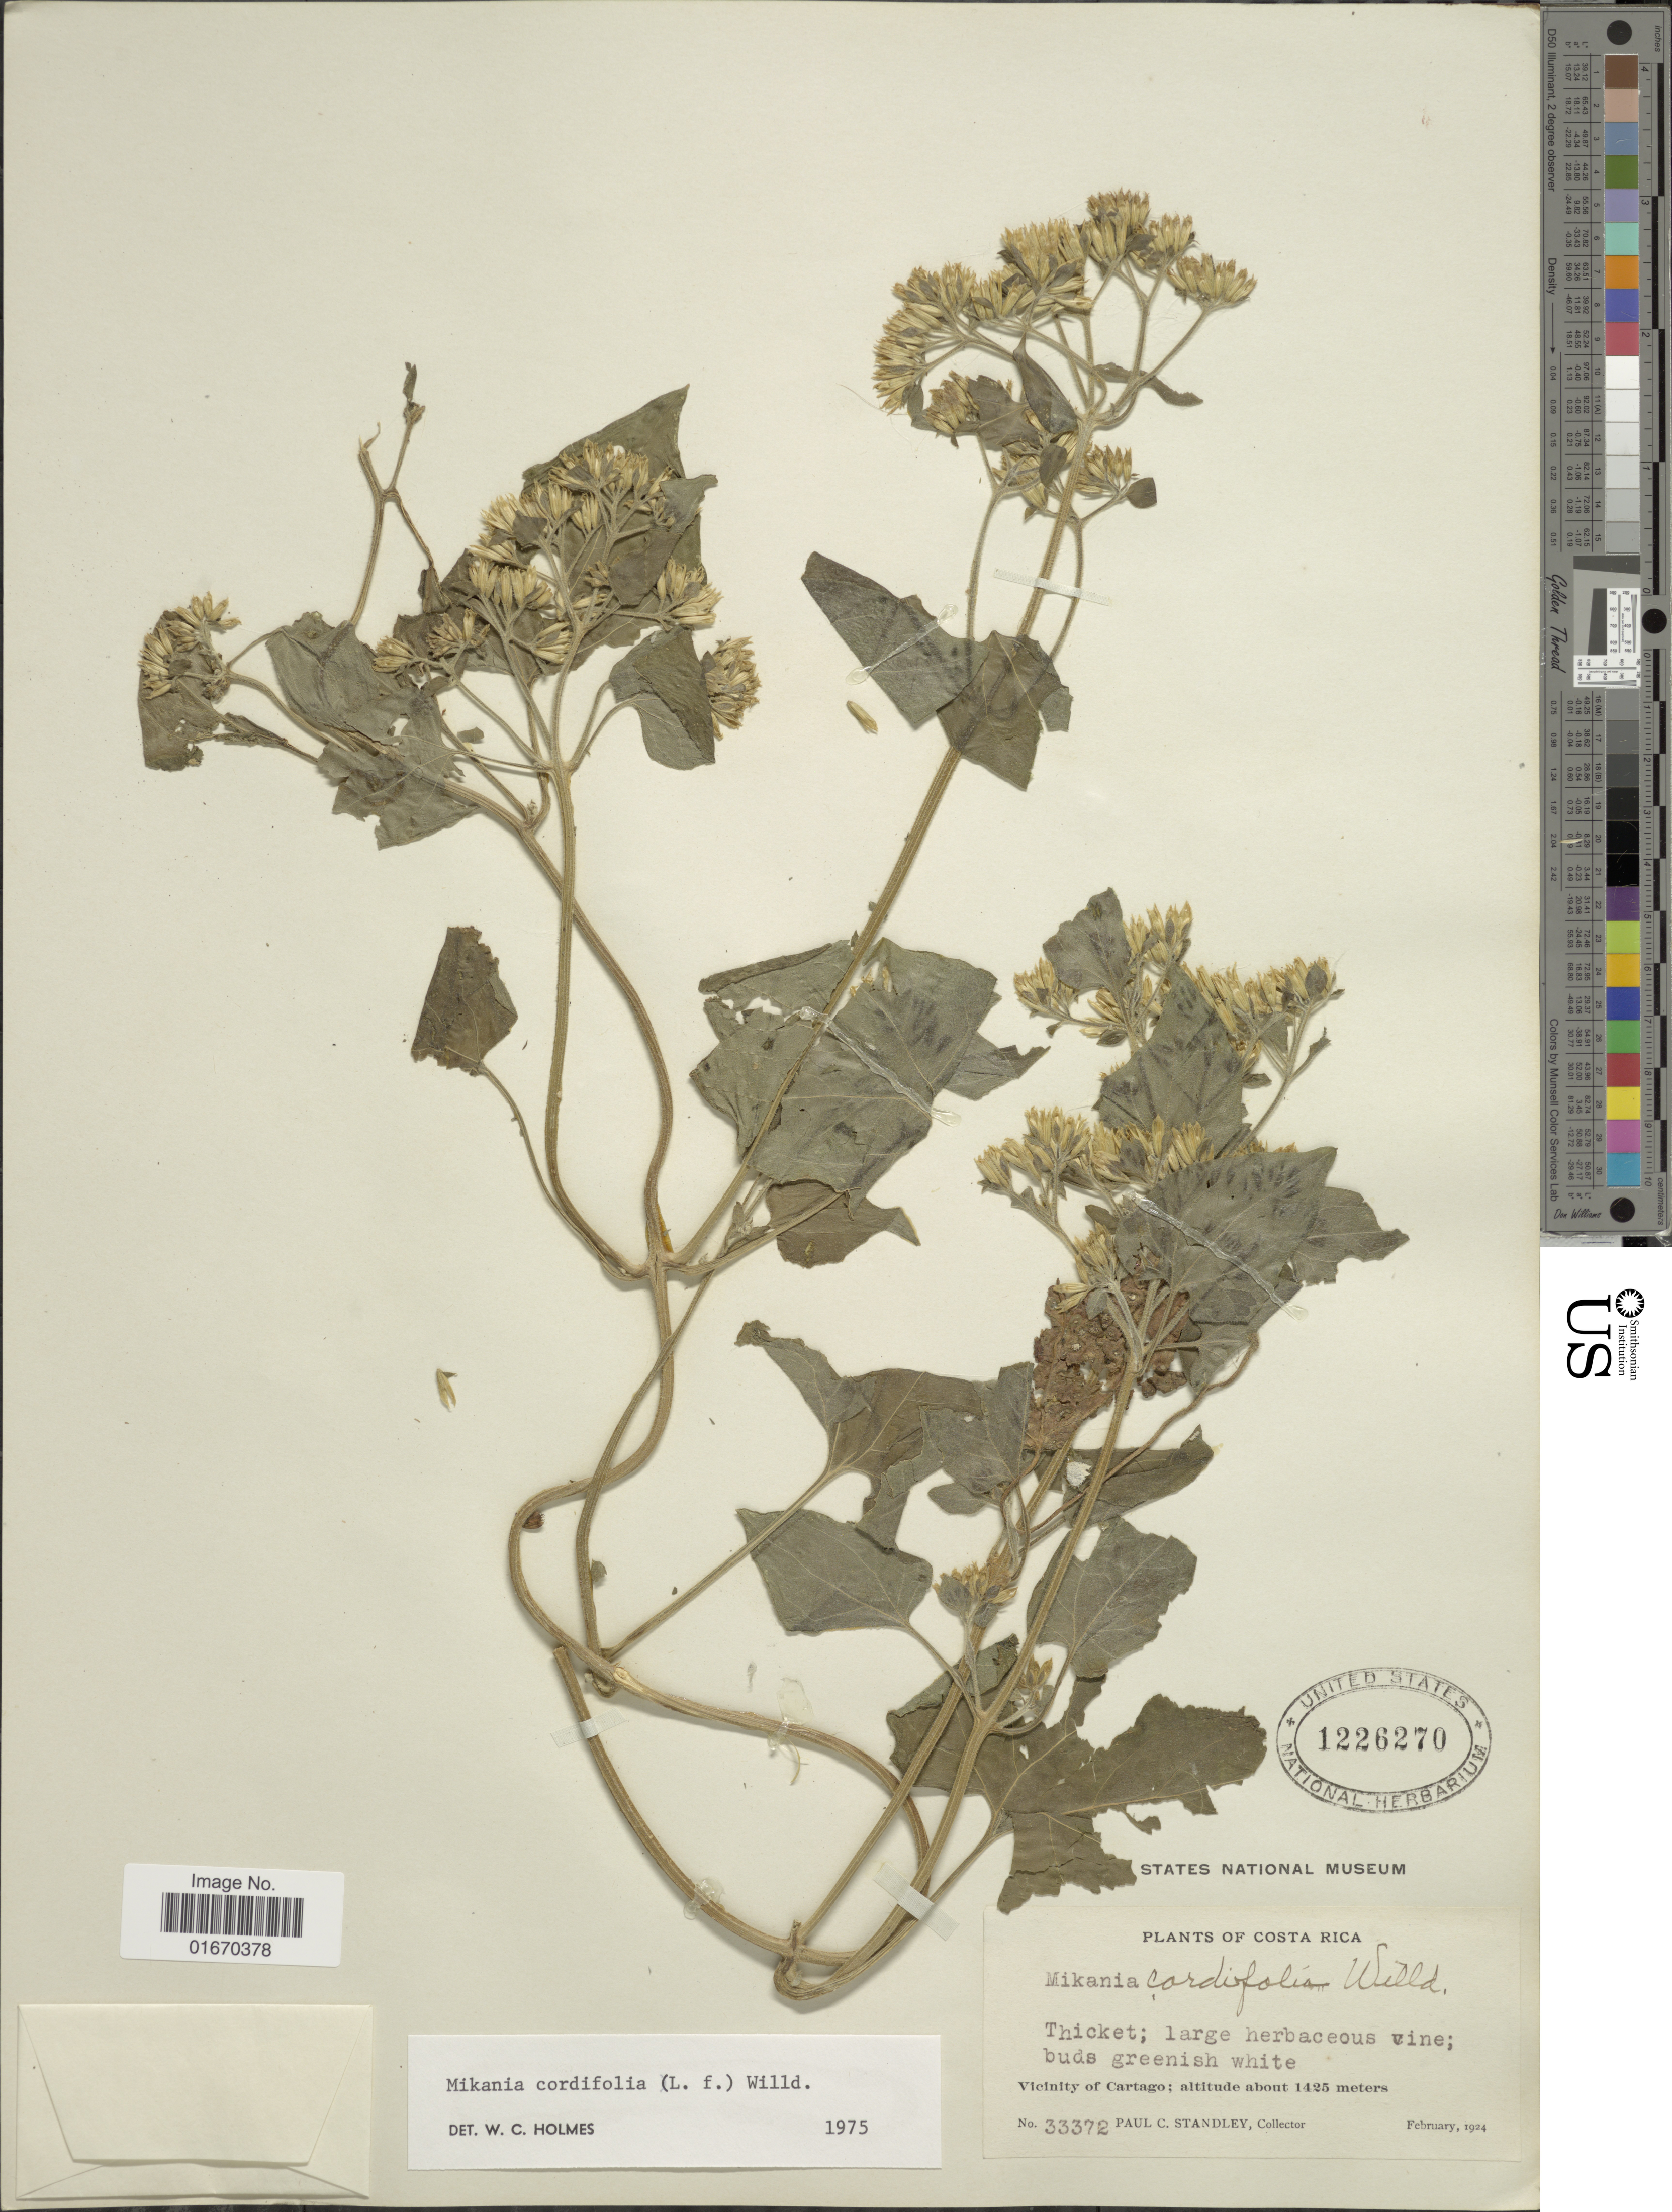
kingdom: Plantae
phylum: Tracheophyta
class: Magnoliopsida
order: Asterales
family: Asteraceae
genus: Mikania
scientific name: Mikania cordifolia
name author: Kunth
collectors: P. C. Standley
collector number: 33372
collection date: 1924-02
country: Costa Rica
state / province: Cartago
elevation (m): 1425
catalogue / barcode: US 1226270